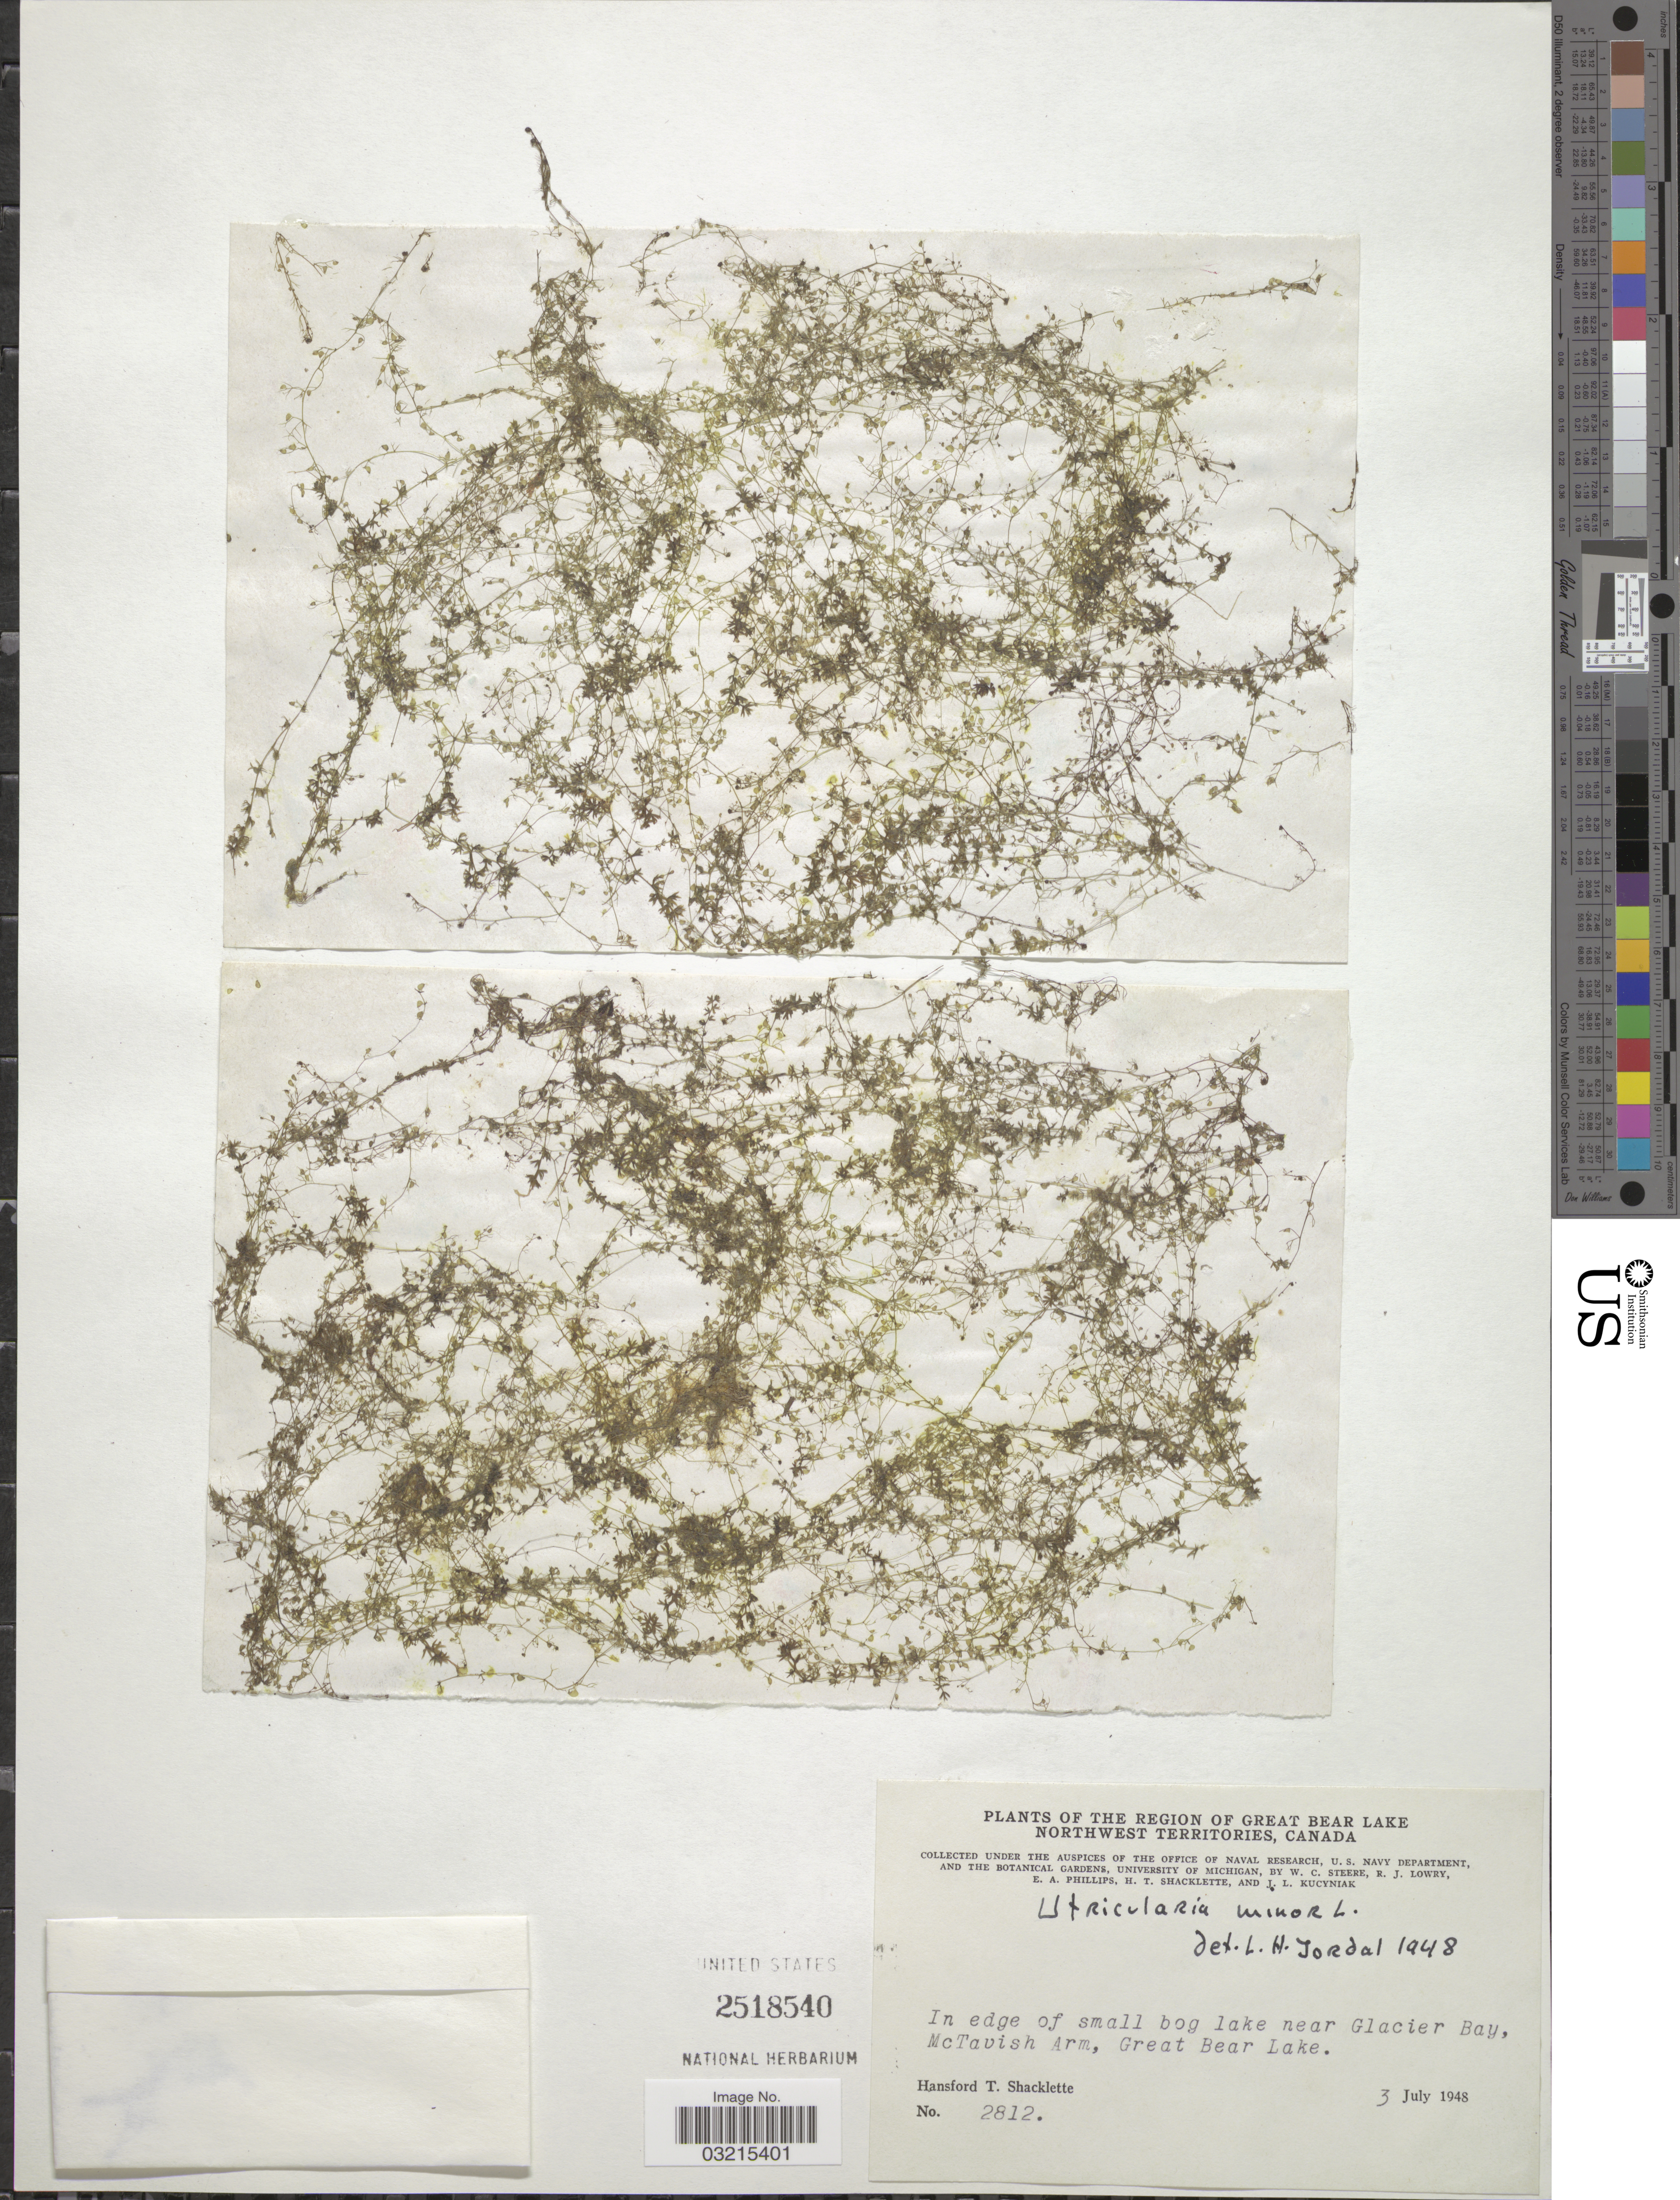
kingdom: Plantae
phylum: Tracheophyta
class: Magnoliopsida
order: Lamiales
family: Lentibulariaceae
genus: Utricularia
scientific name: Utricularia minor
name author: L.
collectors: H. Shacklette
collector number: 2812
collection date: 1948-07-03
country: Canada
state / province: Northwest Territories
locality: The Region of Great Bear Lake. In edge of small bog lake near Glacier Bay, McTavish Arm, Great Bear Lake.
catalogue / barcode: US 2518540